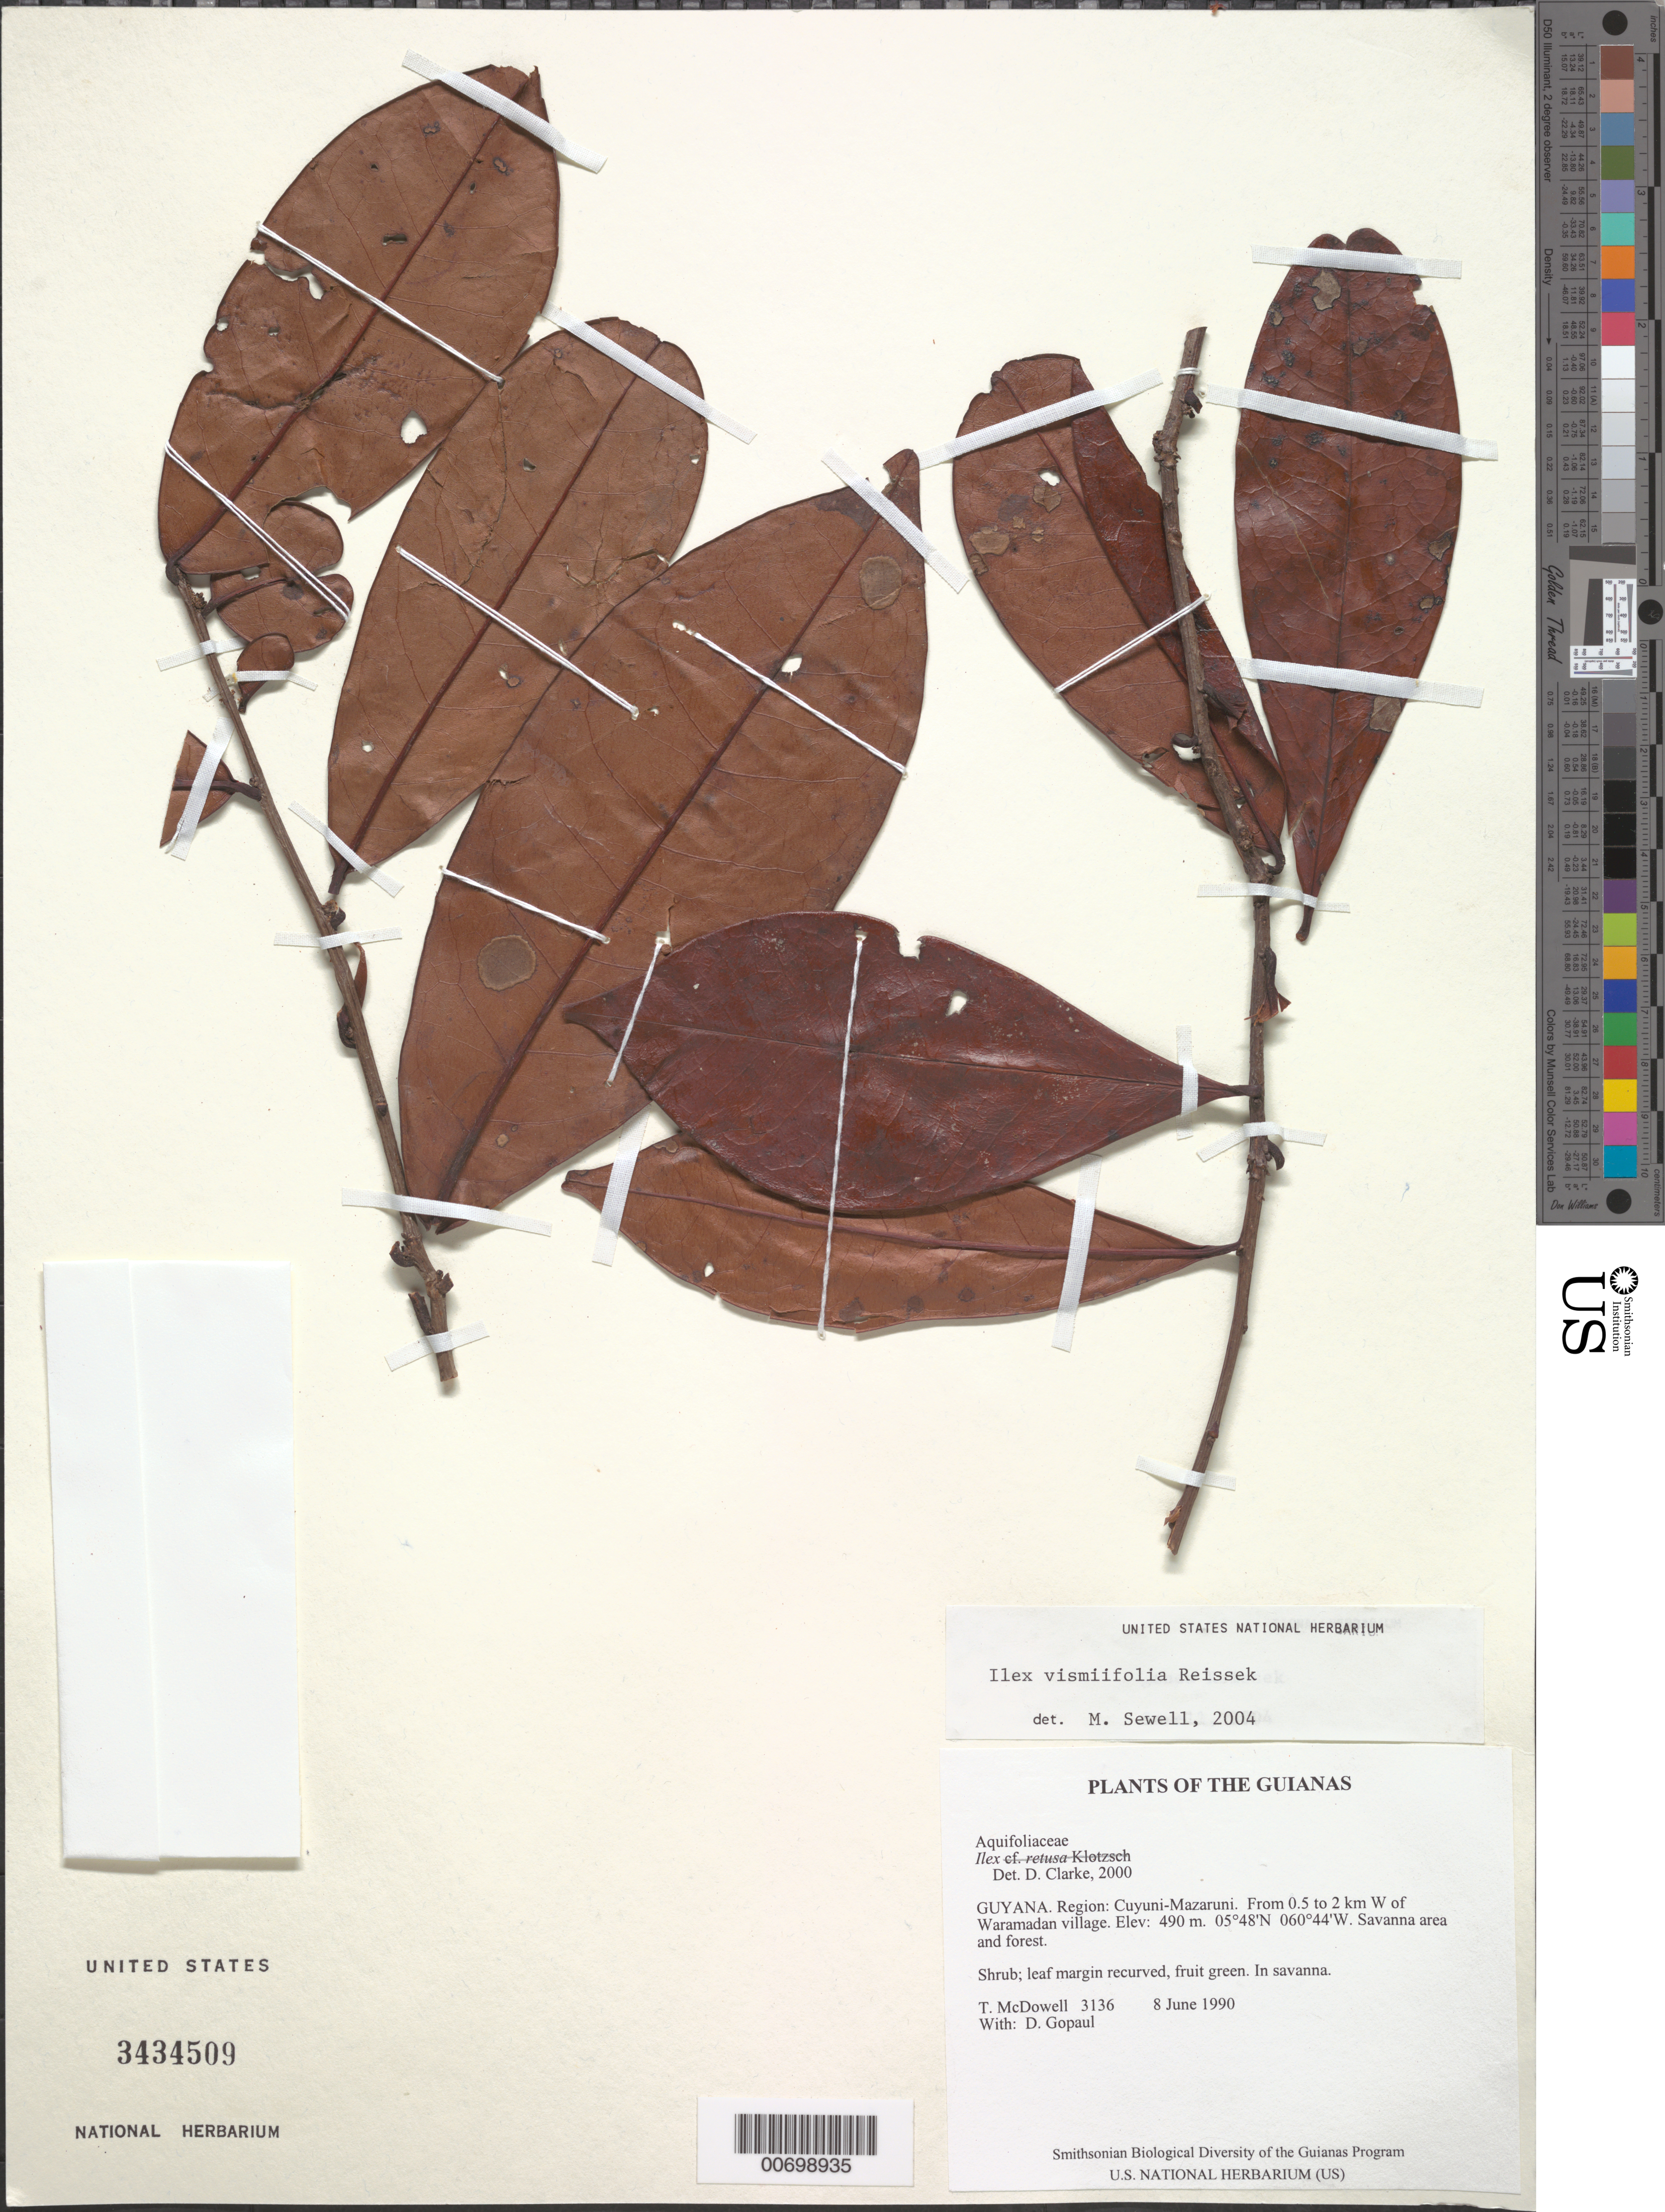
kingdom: Plantae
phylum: Tracheophyta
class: Magnoliopsida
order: Aquifoliales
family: Aquifoliaceae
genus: Ilex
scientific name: Ilex fanshawei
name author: Edwin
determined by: Du Pasquier, P.-E.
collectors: T. McDowell & D. Gopaul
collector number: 3136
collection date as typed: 8 June 1990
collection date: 1990-06-08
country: Guyana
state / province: Cuyuni-Mazaruni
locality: From 0.5 to 2 km W of Waramadan village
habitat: Savanna area and forest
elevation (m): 490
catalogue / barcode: US 3434509